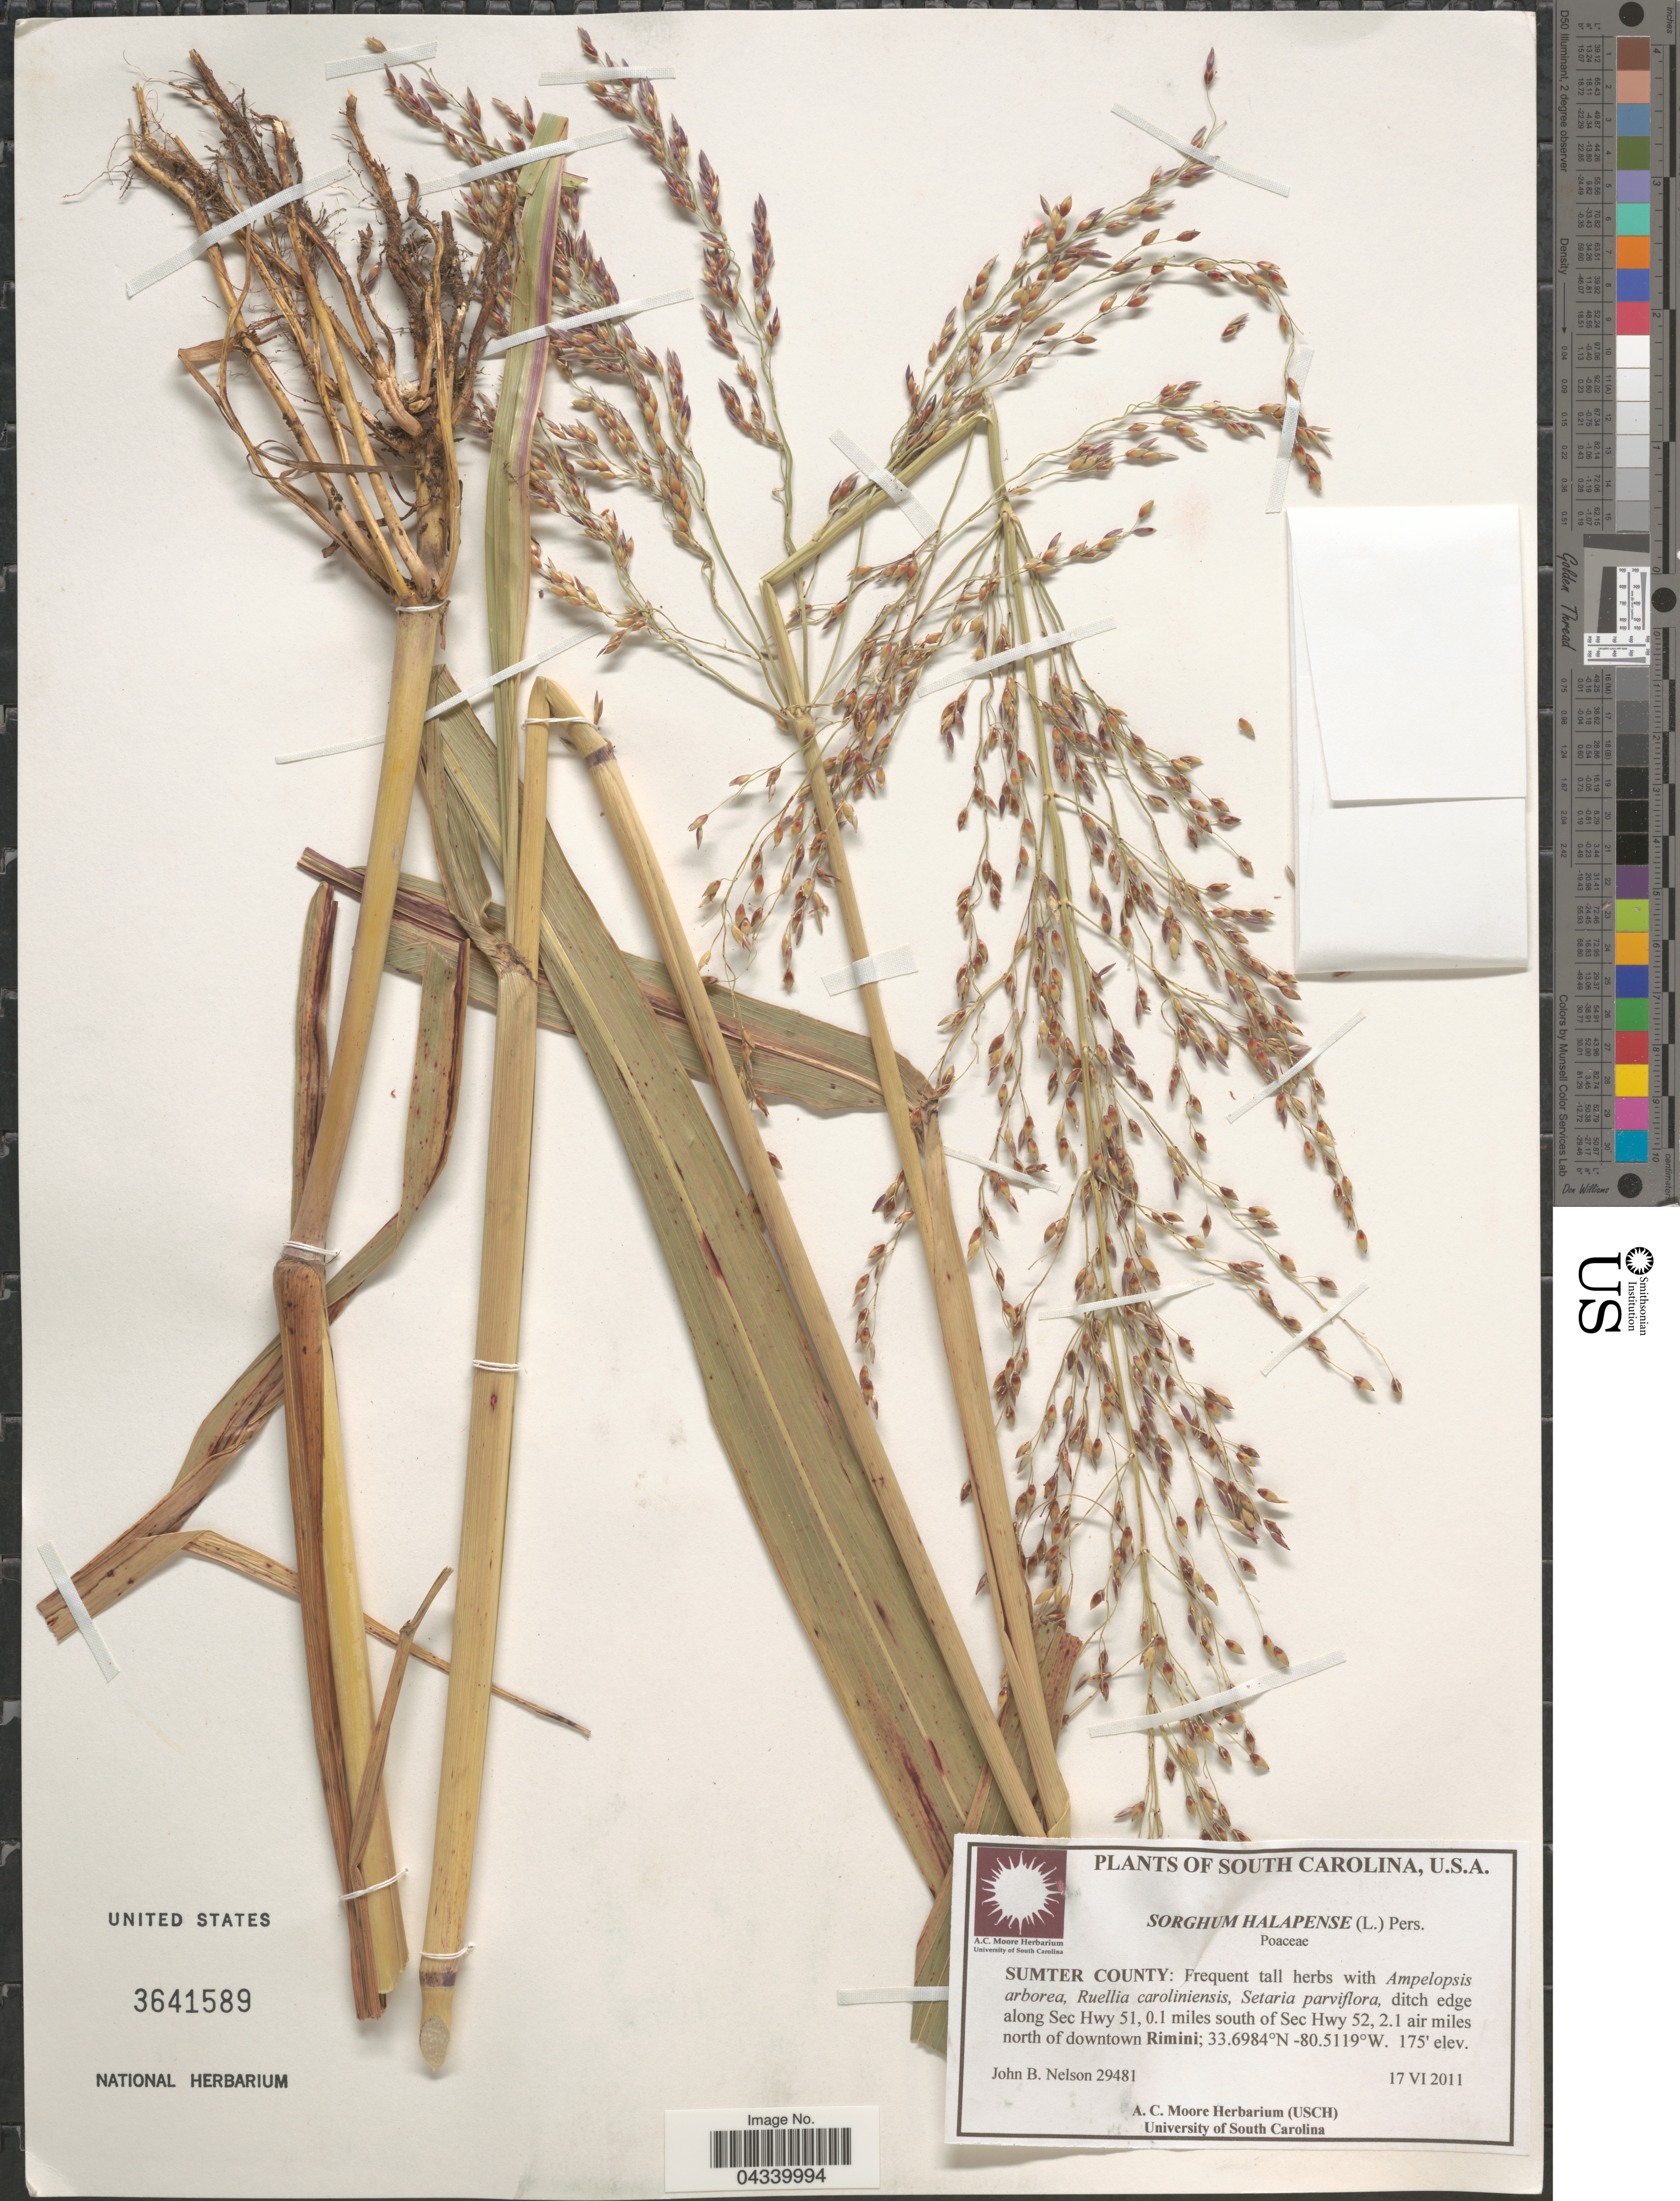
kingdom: Plantae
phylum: Tracheophyta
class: Liliopsida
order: Poales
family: Poaceae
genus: Sorghum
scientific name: Sorghum halepense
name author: (L.) Pers.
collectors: J. B. Nelson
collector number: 29481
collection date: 2011-06-17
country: United States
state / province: South Carolina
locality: Sumter County: Ditch edge along Sec Hwy 51, 0.1 miles south of Sec Hwy 52, 2.1 air miles north of downtown Rimini.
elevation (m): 53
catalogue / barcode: US 3641589